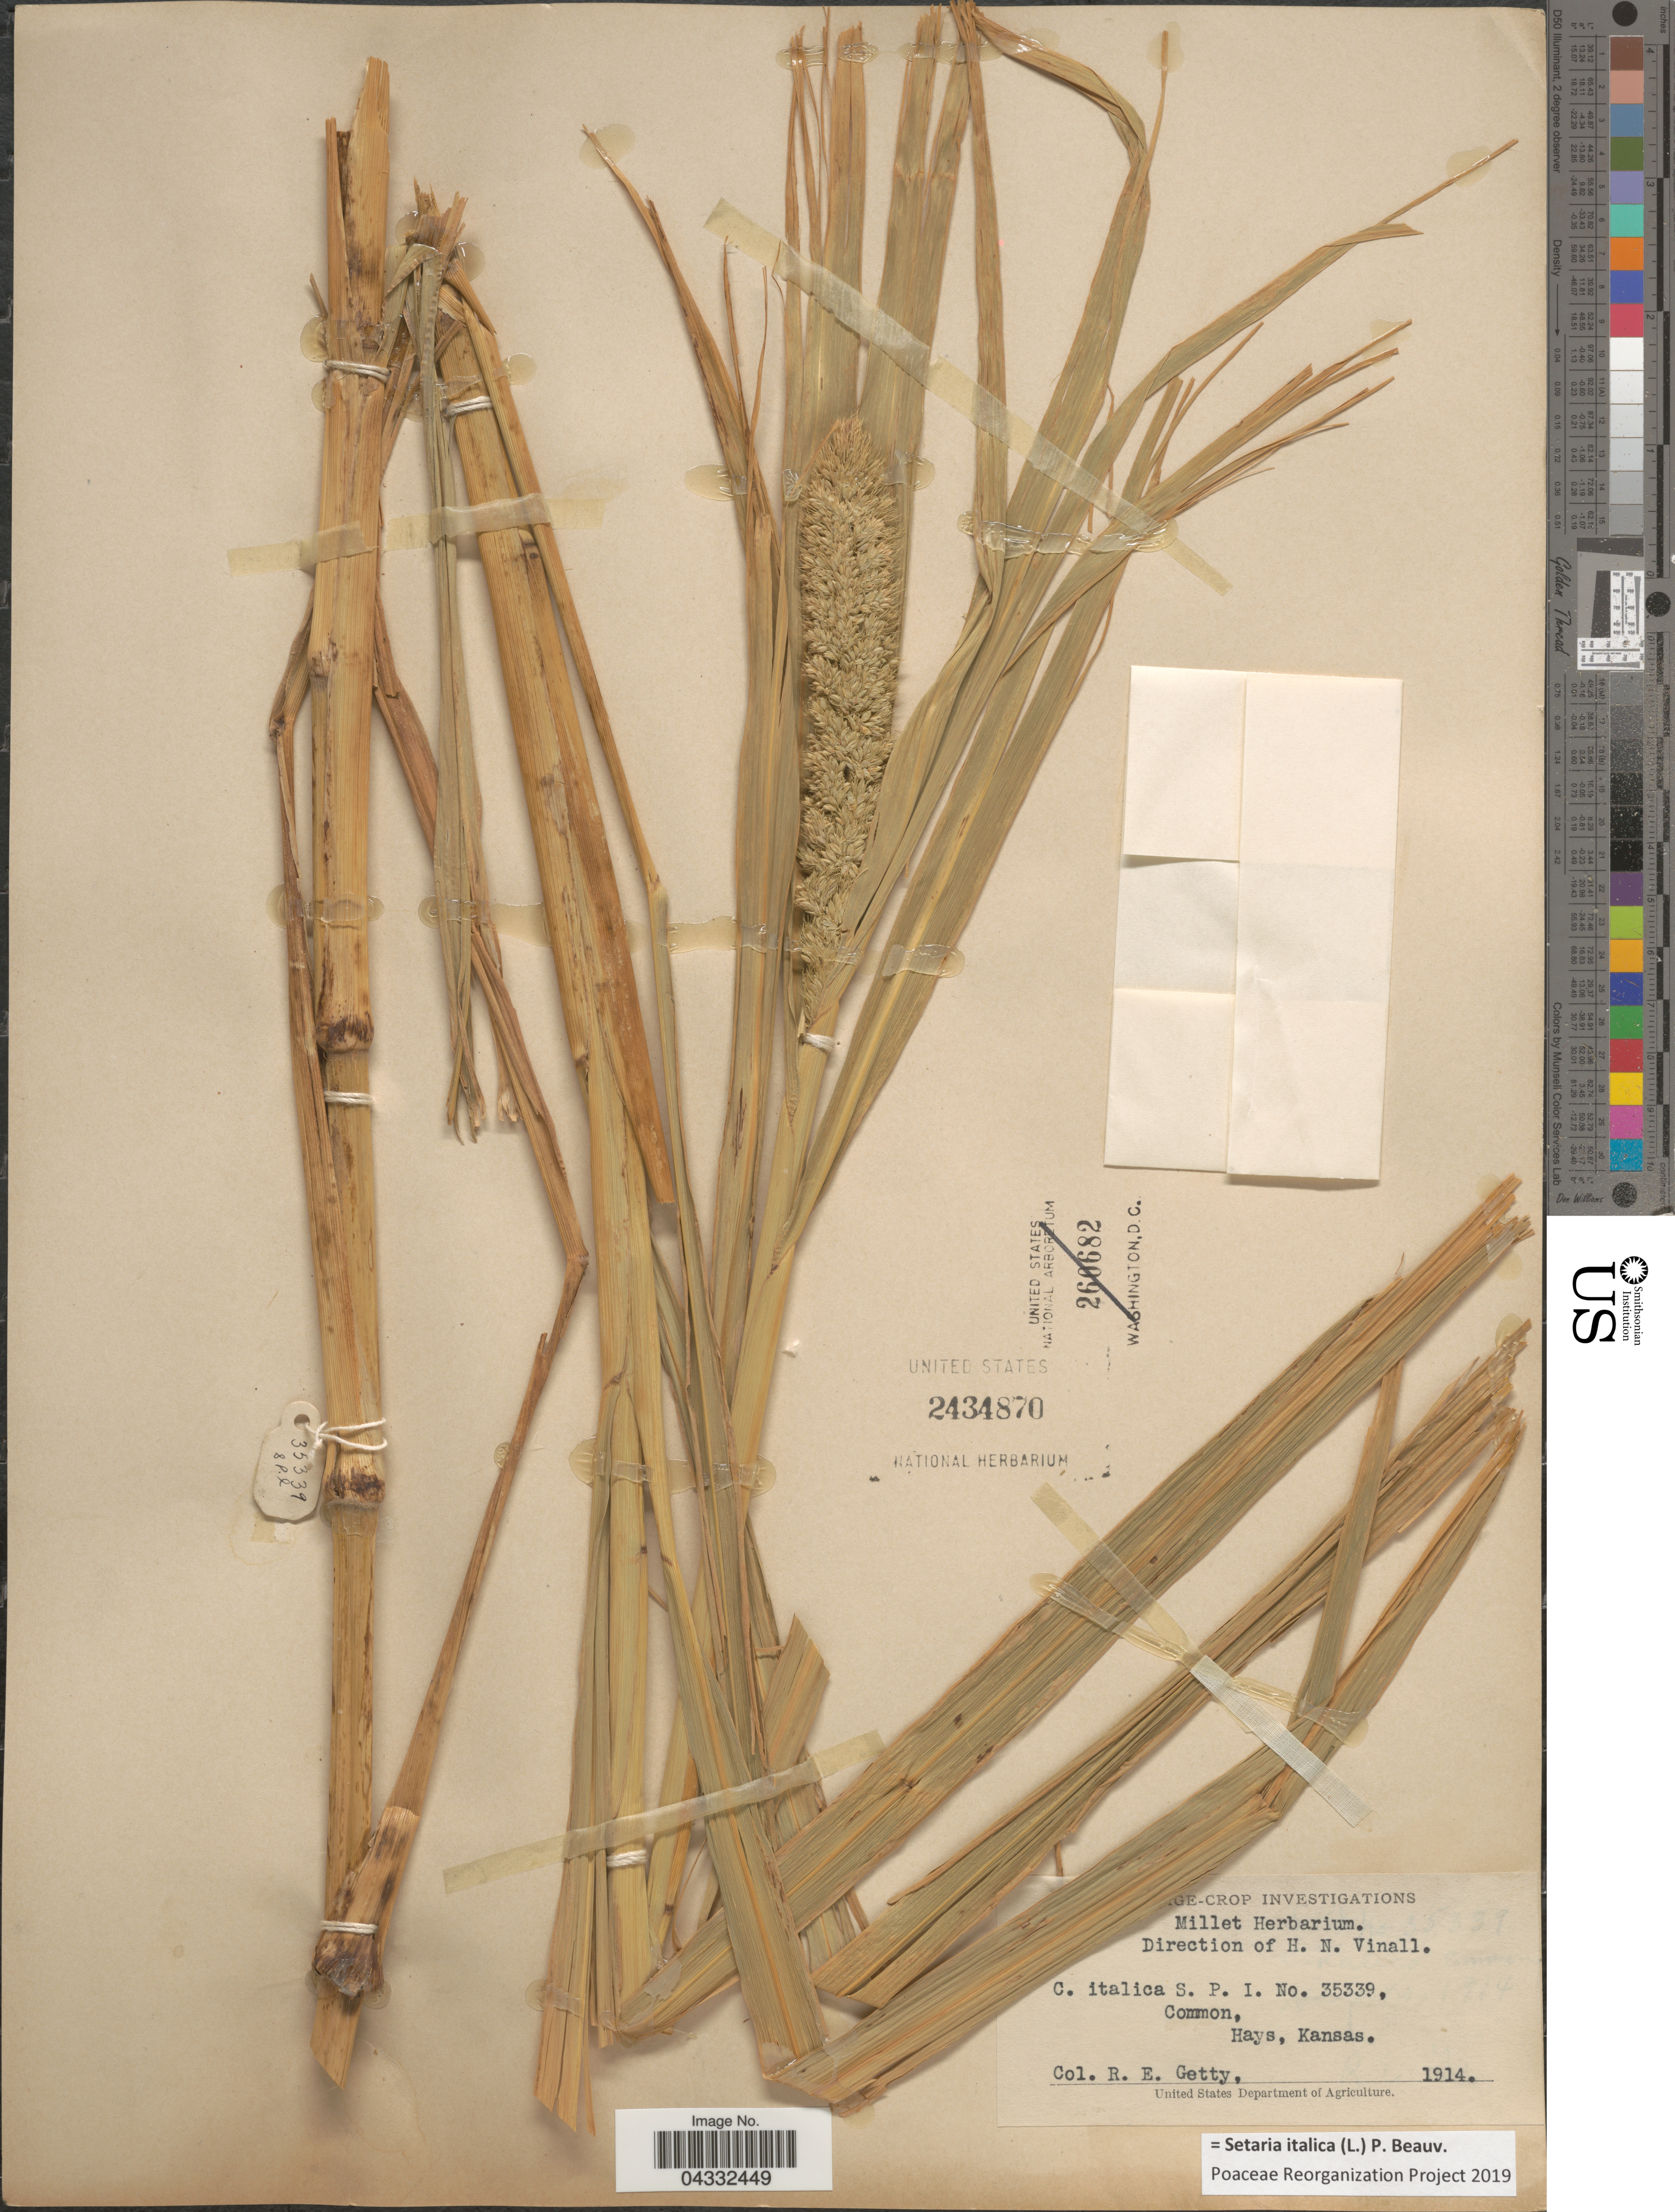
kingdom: Plantae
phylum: Tracheophyta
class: Liliopsida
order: Poales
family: Poaceae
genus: Setaria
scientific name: Setaria italica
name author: (L.) P. Beauv.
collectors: R. Getty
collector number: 35339?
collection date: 1914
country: United States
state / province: Kansas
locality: Hays.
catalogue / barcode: US 2434870